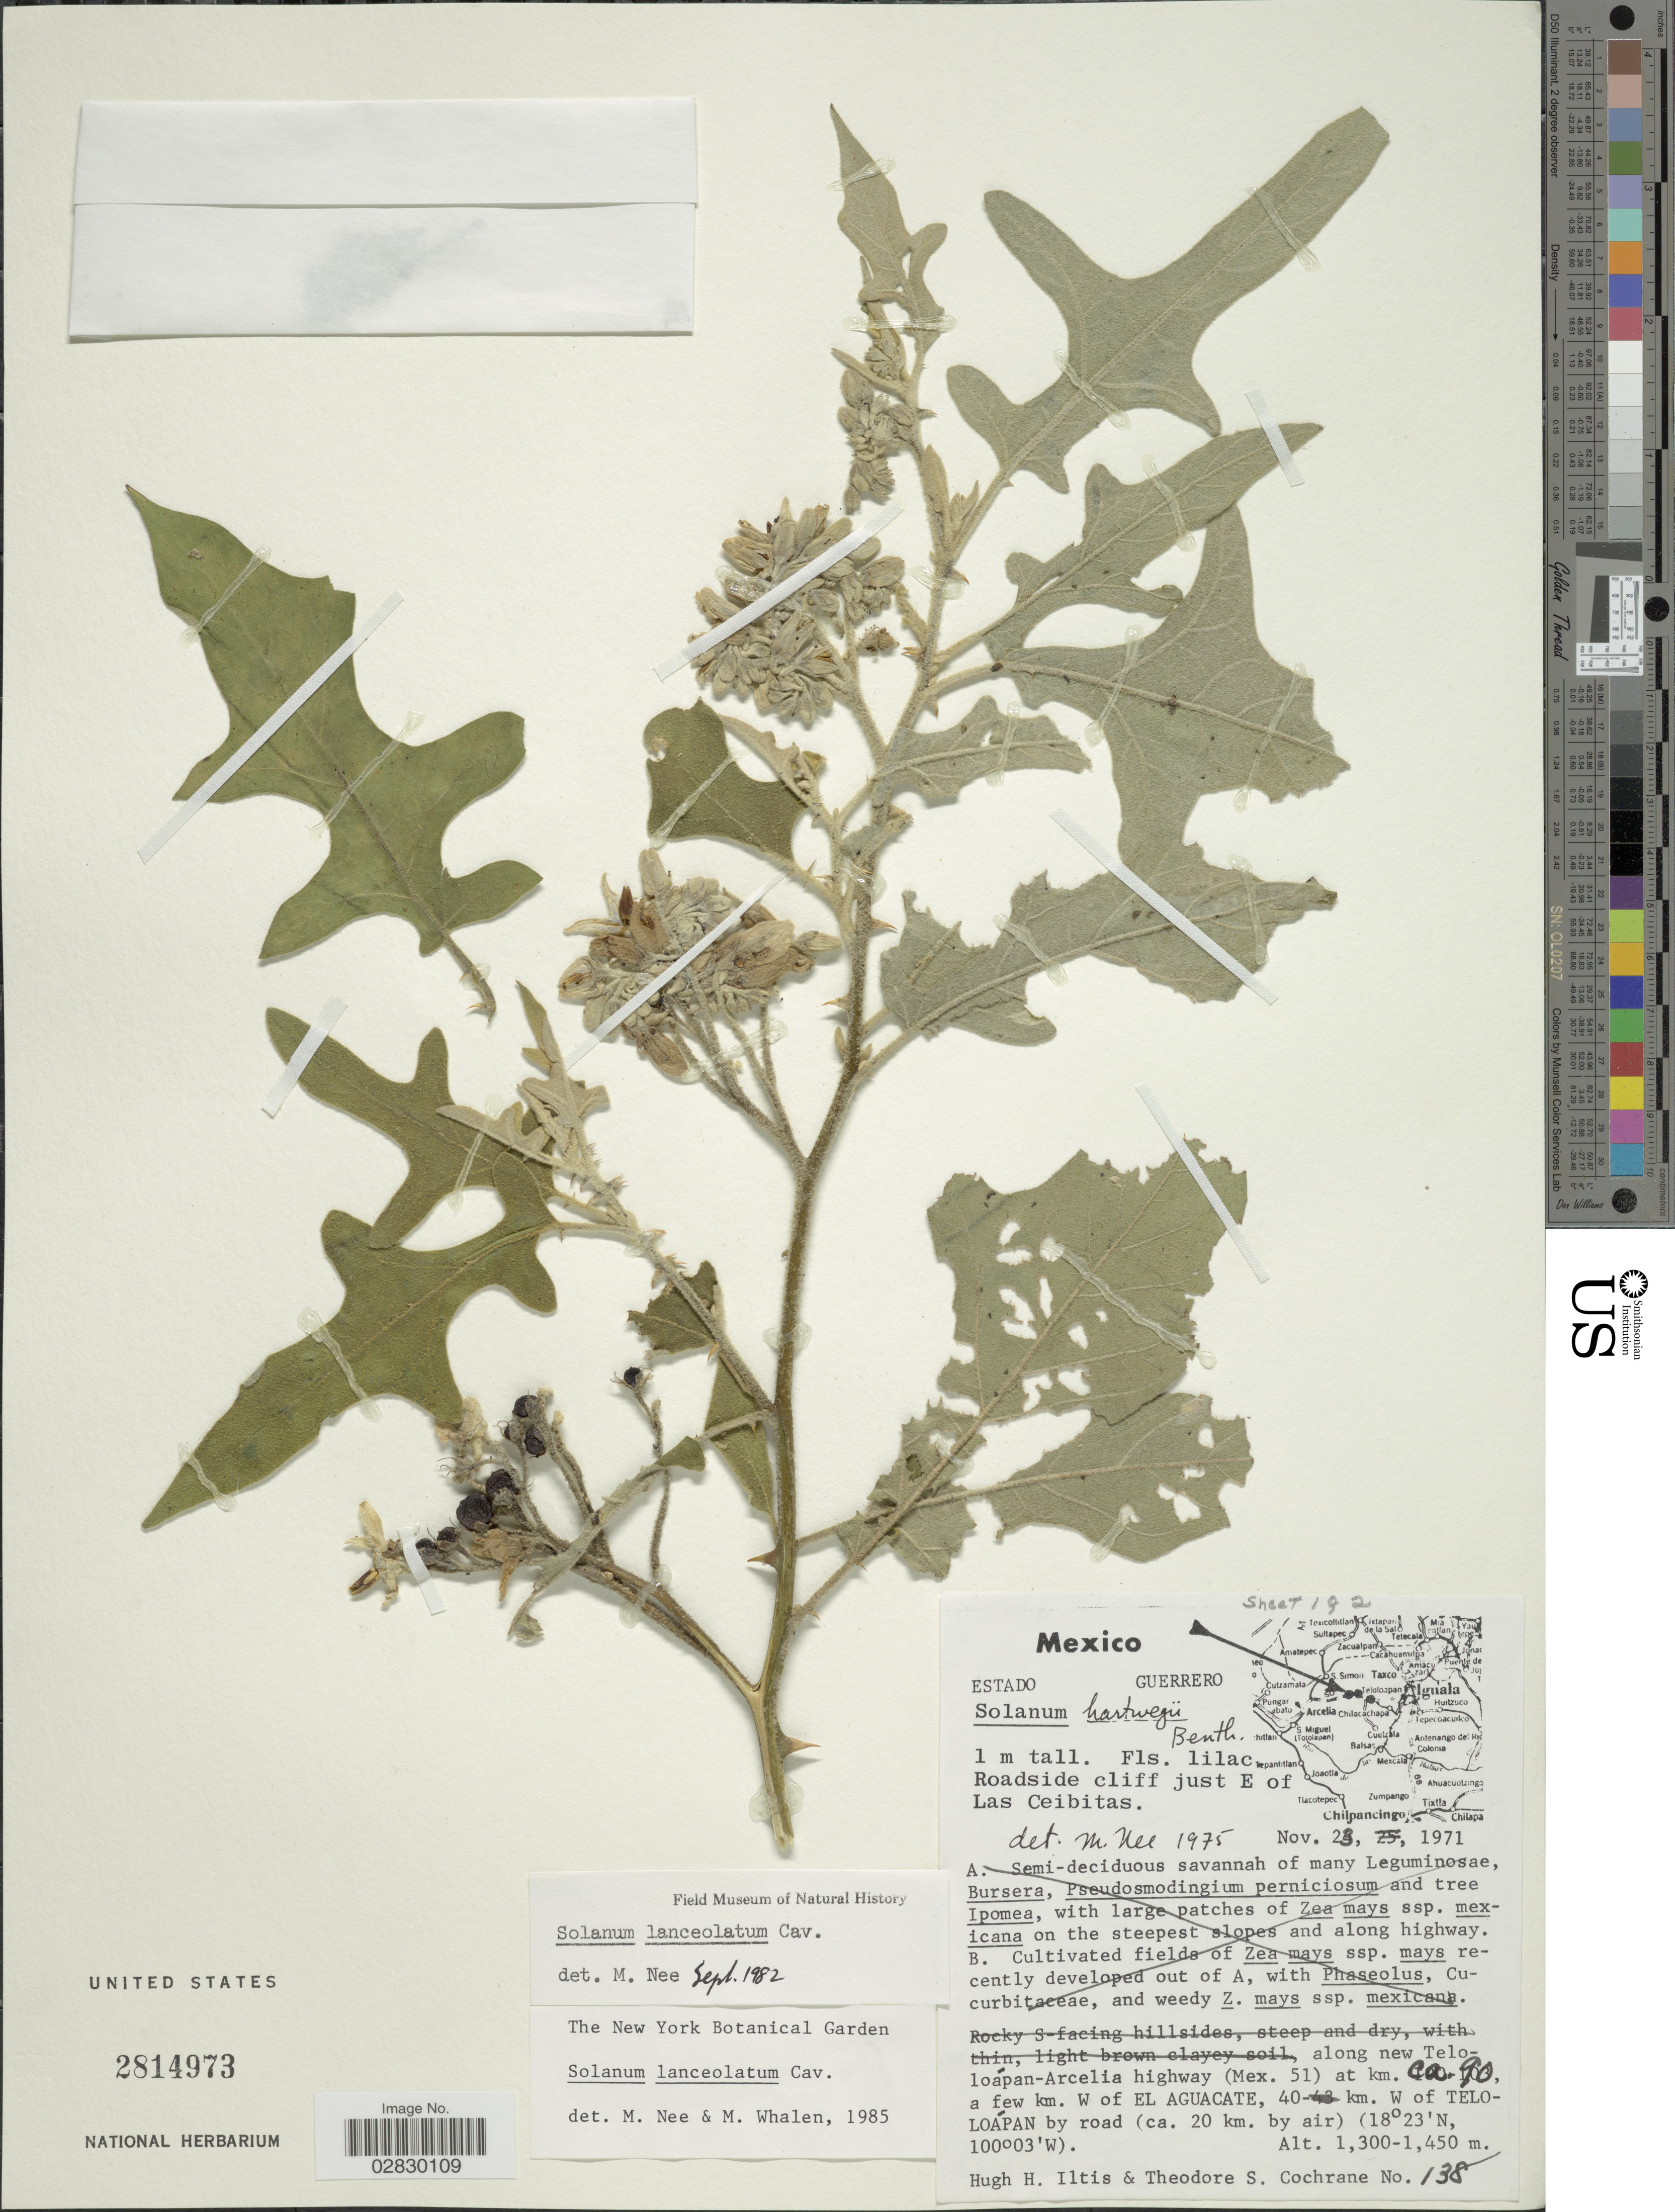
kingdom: Plantae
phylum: Tracheophyta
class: Magnoliopsida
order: Solanales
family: Solanaceae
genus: Solanum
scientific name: Solanum lanceolatum Berthault, nom. illeg.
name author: Berthault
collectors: H. H. Iltis & T. S. Cochrane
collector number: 138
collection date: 1971-11-23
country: Mexico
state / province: Guerrero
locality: Roadside cliff just E of Las Ceibitas, along new Teloloápan-Arcelia highway (Mex. 51) at km. ca. 90, a few km. W of El Aguacate, 40 km. W of Teloloapan by road (ca. 20 km. by air).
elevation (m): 1300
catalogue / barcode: US 2814973